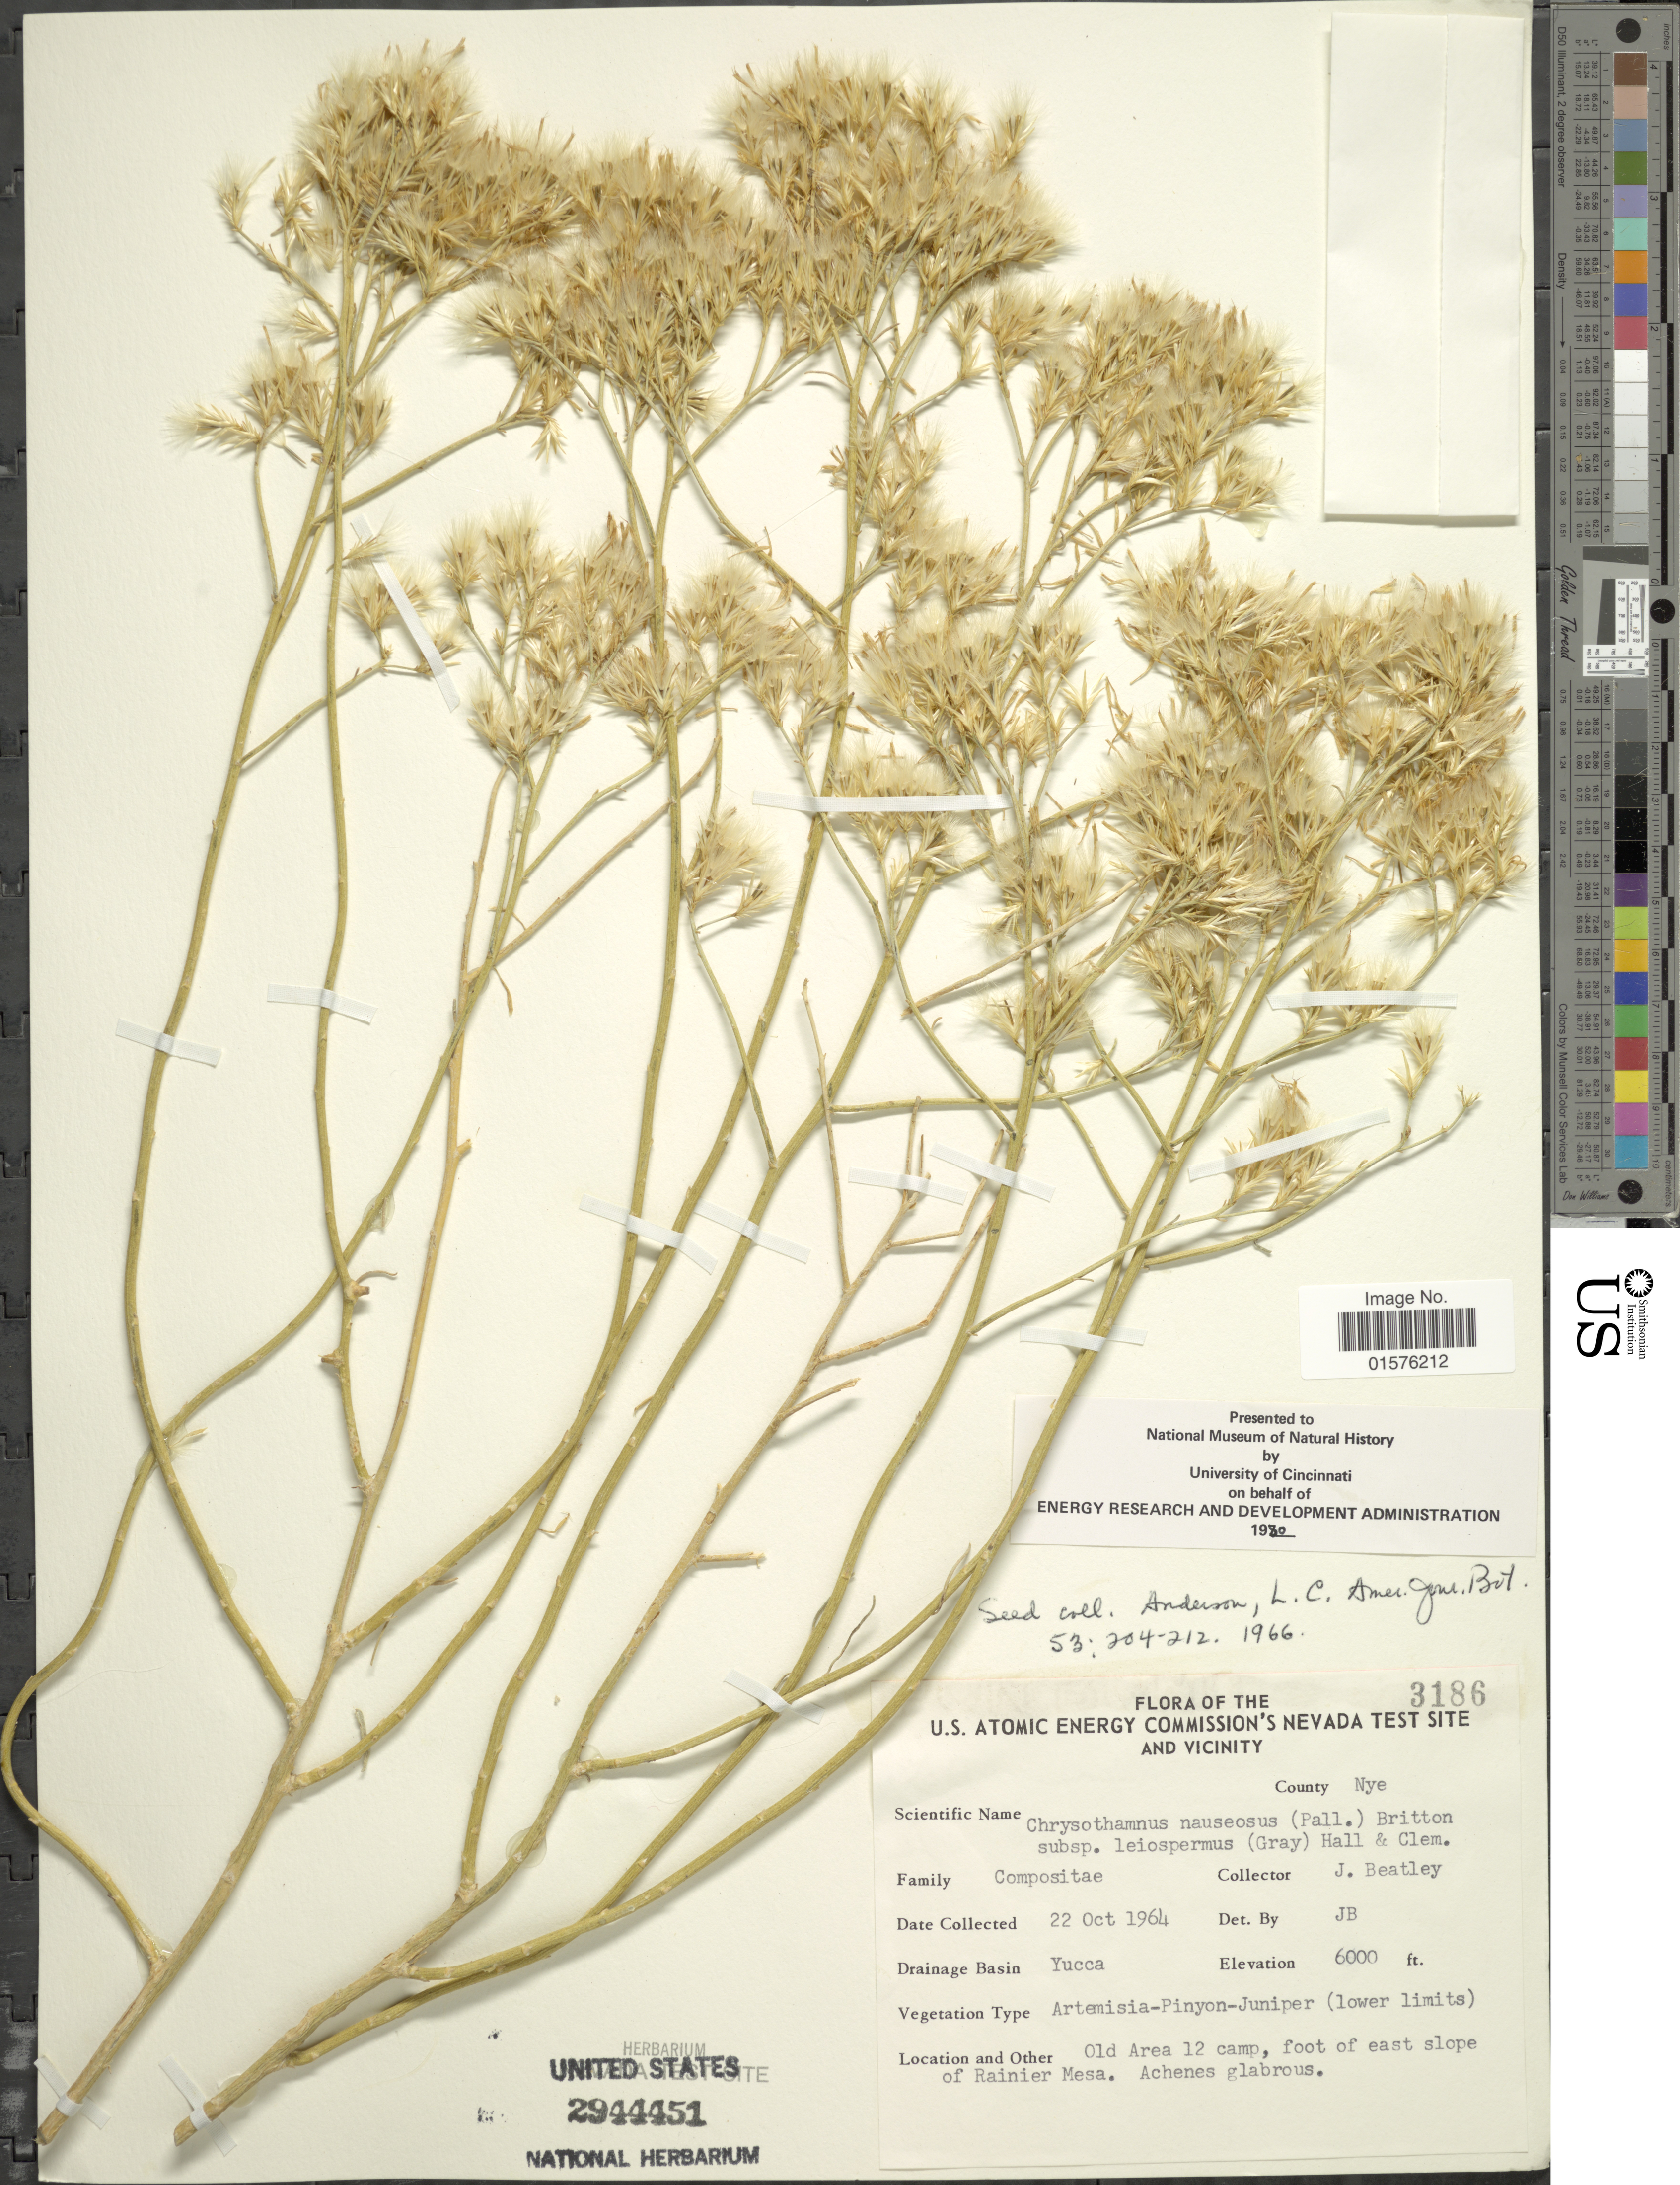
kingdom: Plantae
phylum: Tracheophyta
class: Magnoliopsida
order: Asterales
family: Asteraceae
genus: Ericameria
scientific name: Ericameria nauseosa var. leiosperma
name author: (A. Gray) G.L. Nesom & G.I. Baird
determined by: Urbatsch, Lowell E., Curator (LSU), Louisiana State University (UNITED STATES)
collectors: J. C. Beatley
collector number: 3186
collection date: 1964-10-22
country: United States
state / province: Nevada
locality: The U.S. Atomic Energy Commision's Nevada test site and vicinity, County: Nye, Drainage basin: Yucca, Old Area 12 Camp, at foot east slope of Rainier Mesa.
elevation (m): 1829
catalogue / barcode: US 2944451